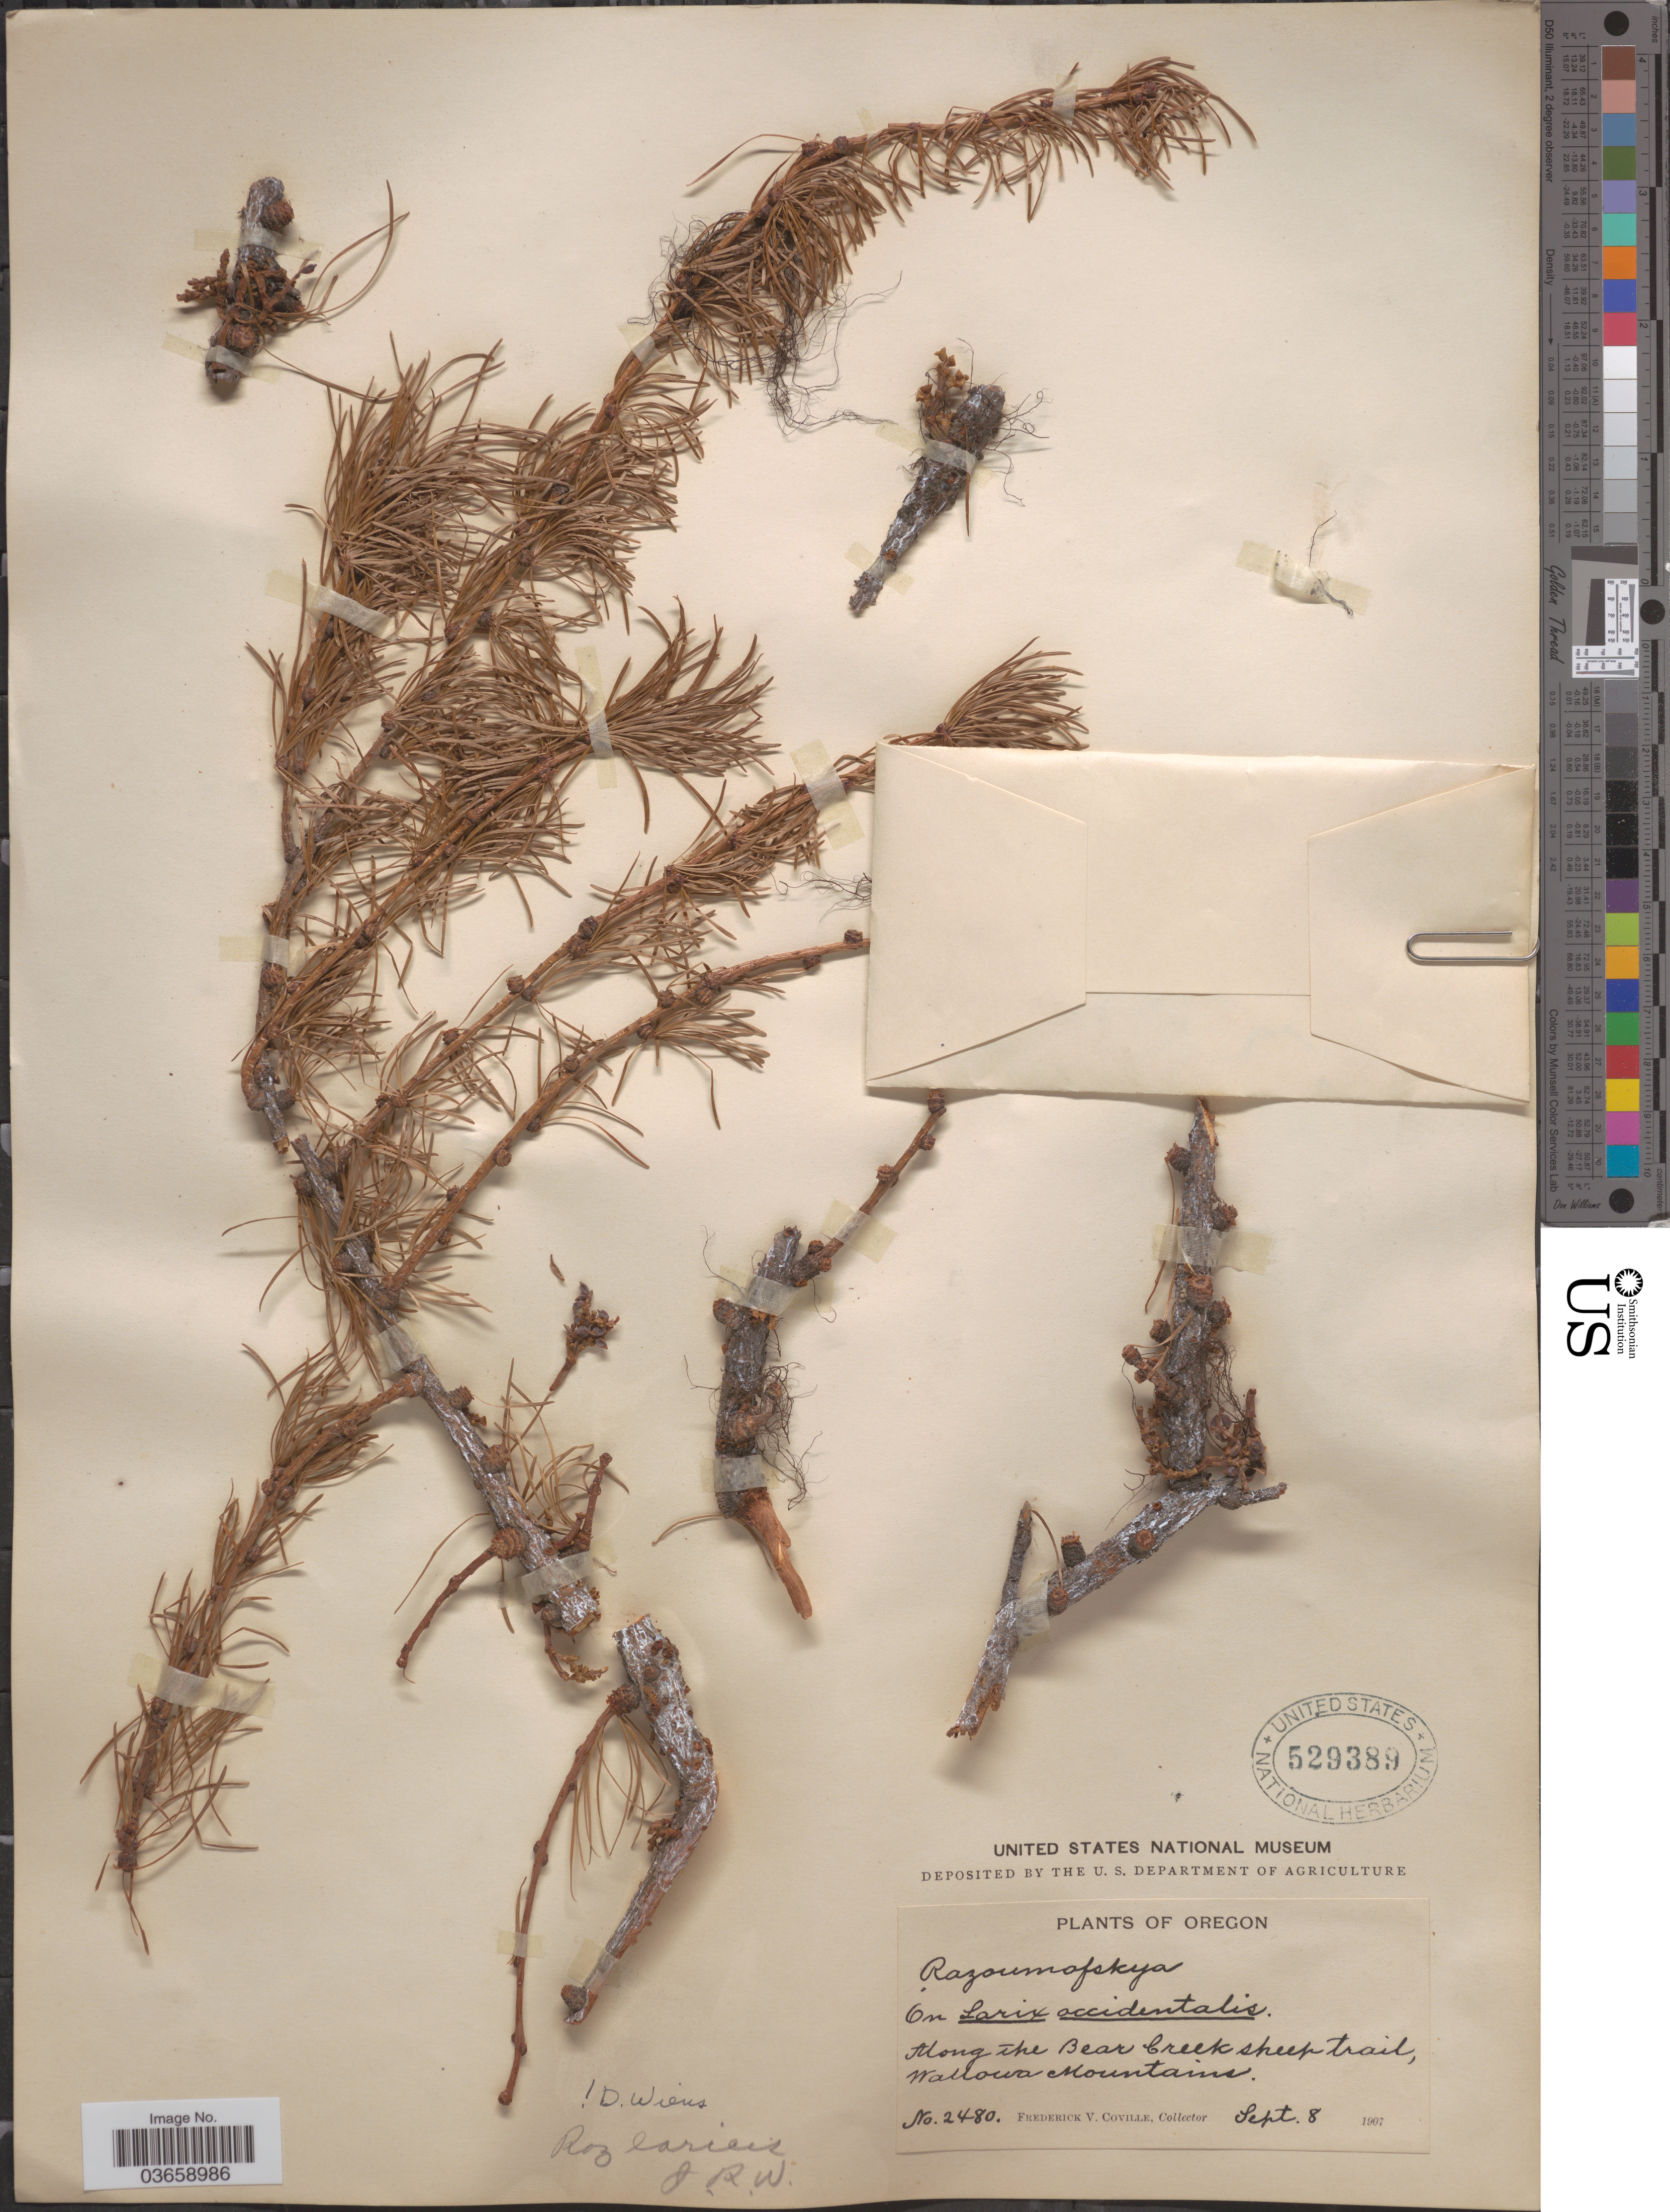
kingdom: Plantae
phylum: Tracheophyta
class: Magnoliopsida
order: Santalales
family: Viscaceae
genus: Arceuthobium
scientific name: Arceuthobium laricis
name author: (M.E. Jones) H. St. John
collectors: F. V. Coville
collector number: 2480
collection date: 1907-09-08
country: United States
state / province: Oregon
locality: Along the Bear Creek sheep trail, Wallowa Mountains.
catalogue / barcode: US 529389